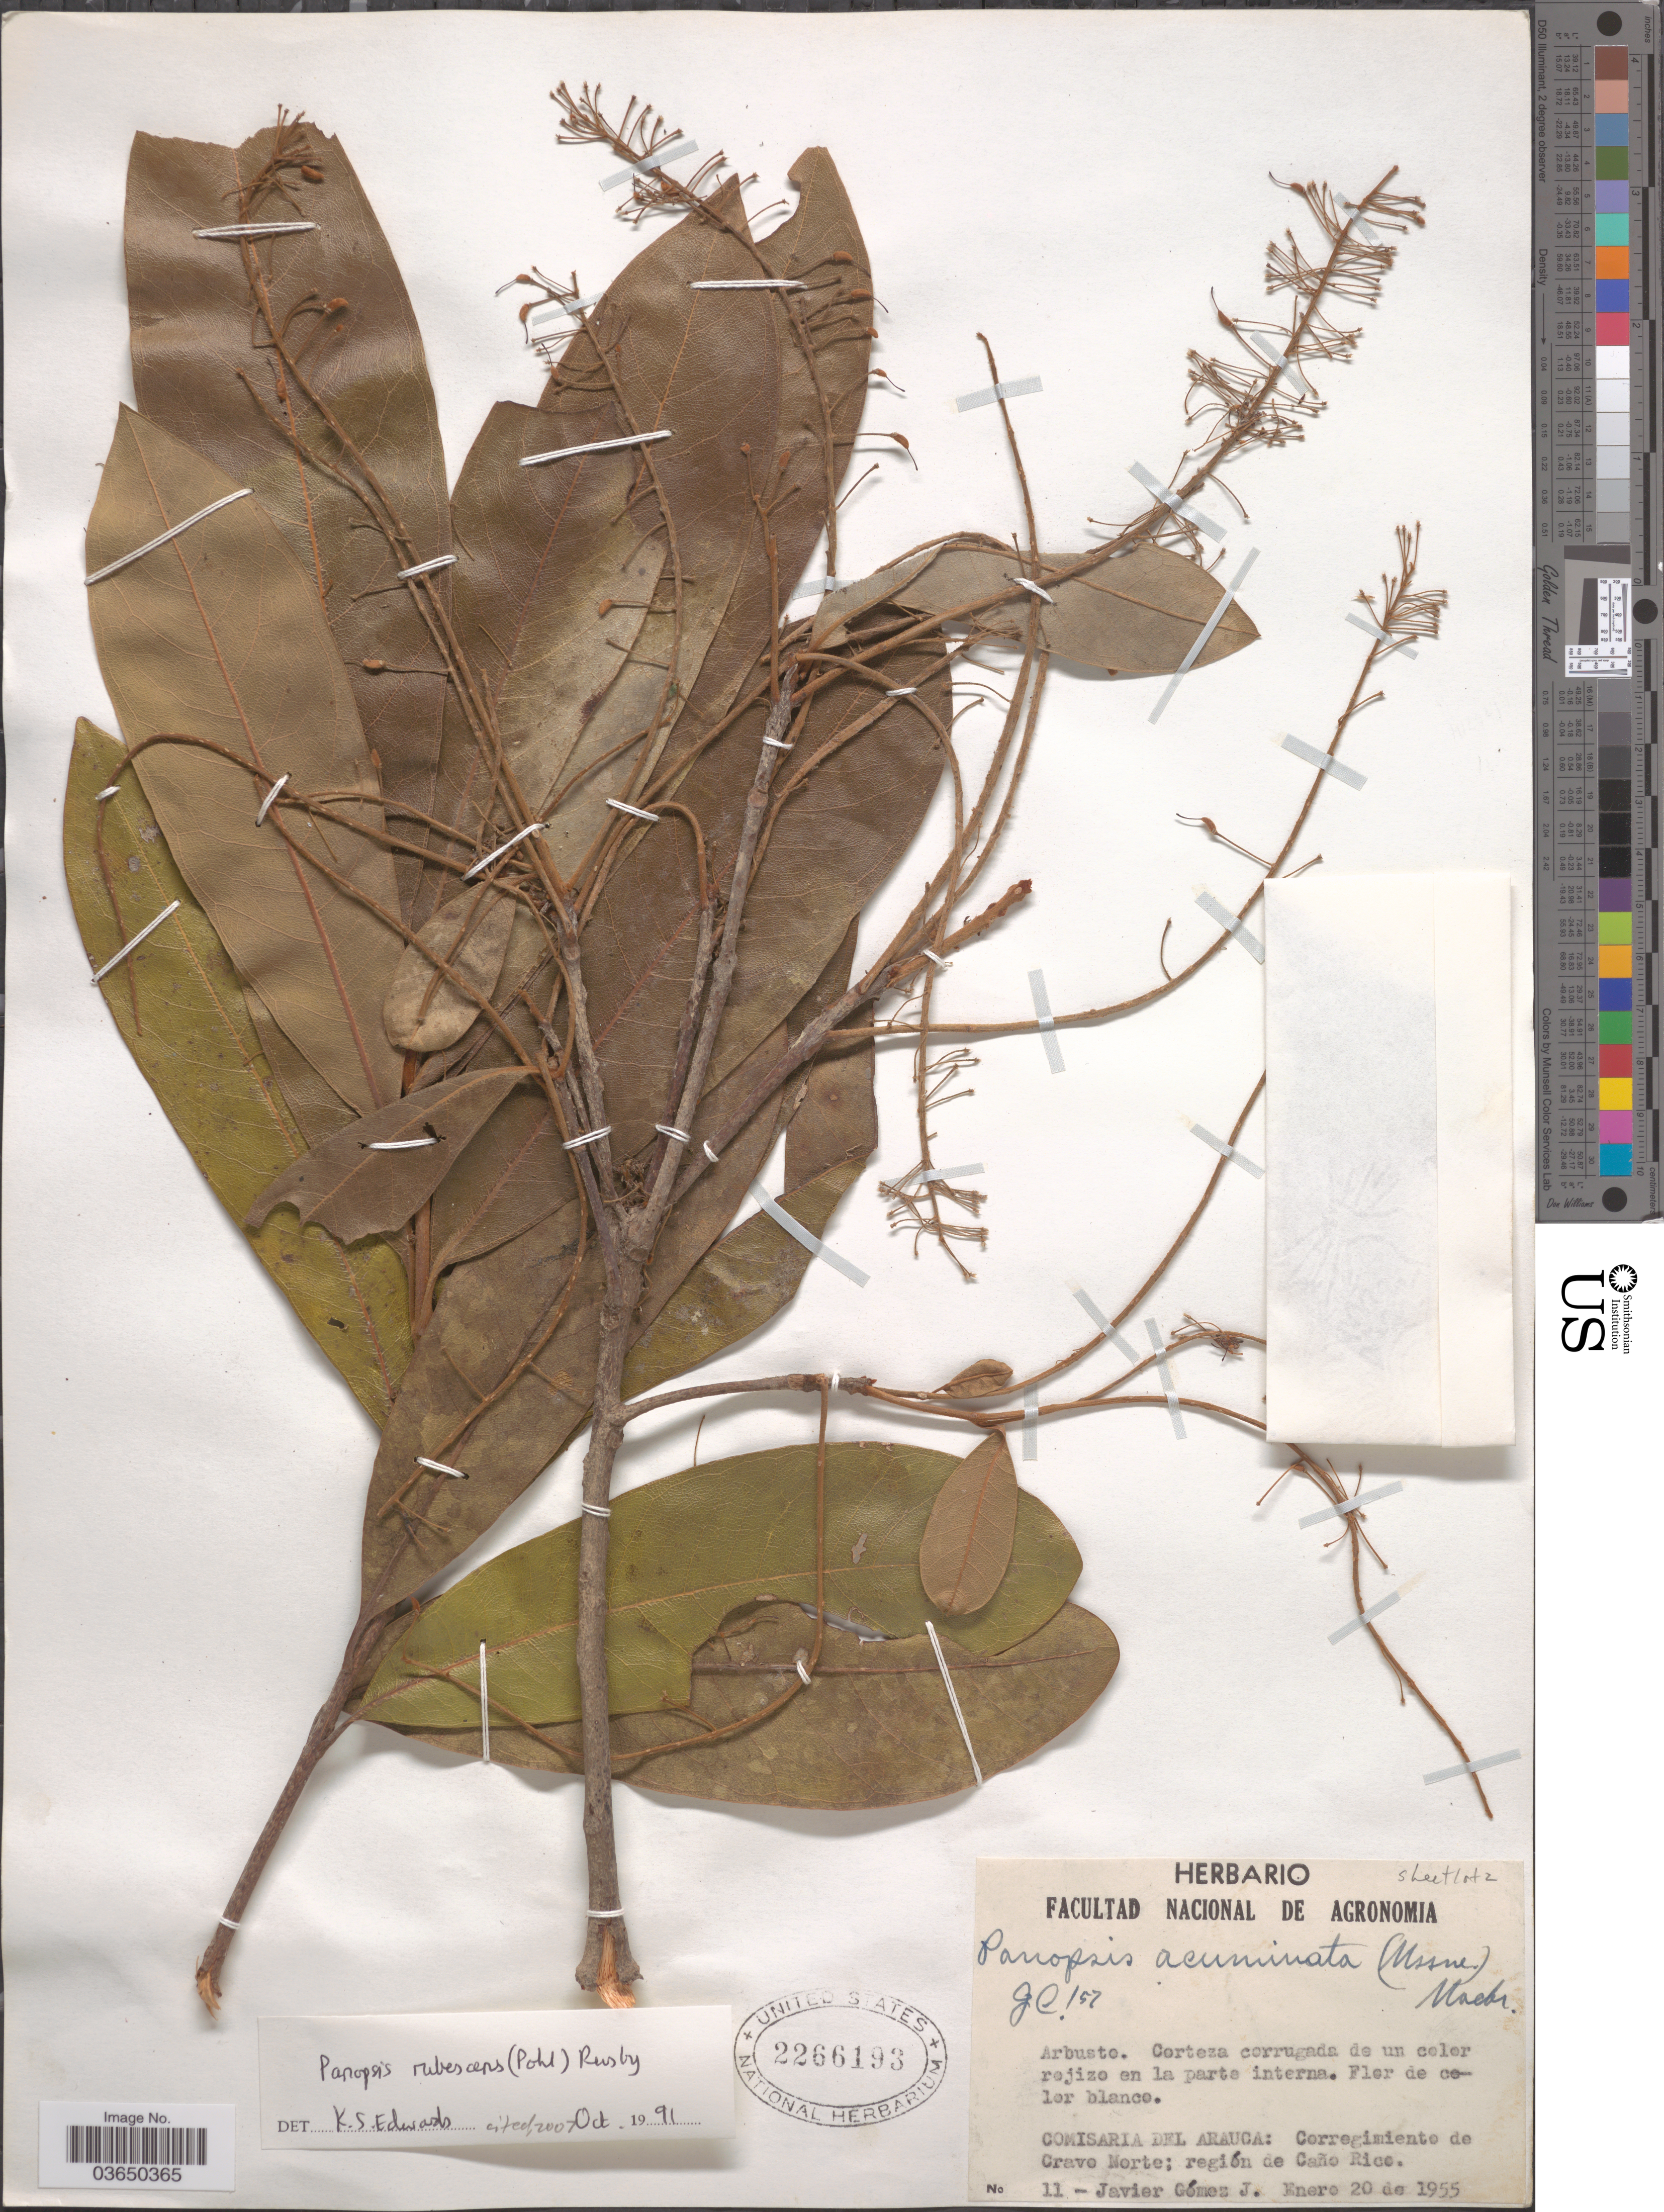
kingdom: Plantae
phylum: Tracheophyta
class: Magnoliopsida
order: Proteales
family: Proteaceae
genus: Panopsis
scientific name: Panopsis rubescens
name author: (Pohl) Pittier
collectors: G. Javier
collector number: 11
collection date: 1955-01-20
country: Colombia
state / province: Arauca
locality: Comisaria del Arauca: Corregimiento de Cravo Norte; región de Caño Rico.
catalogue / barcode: US 2266193